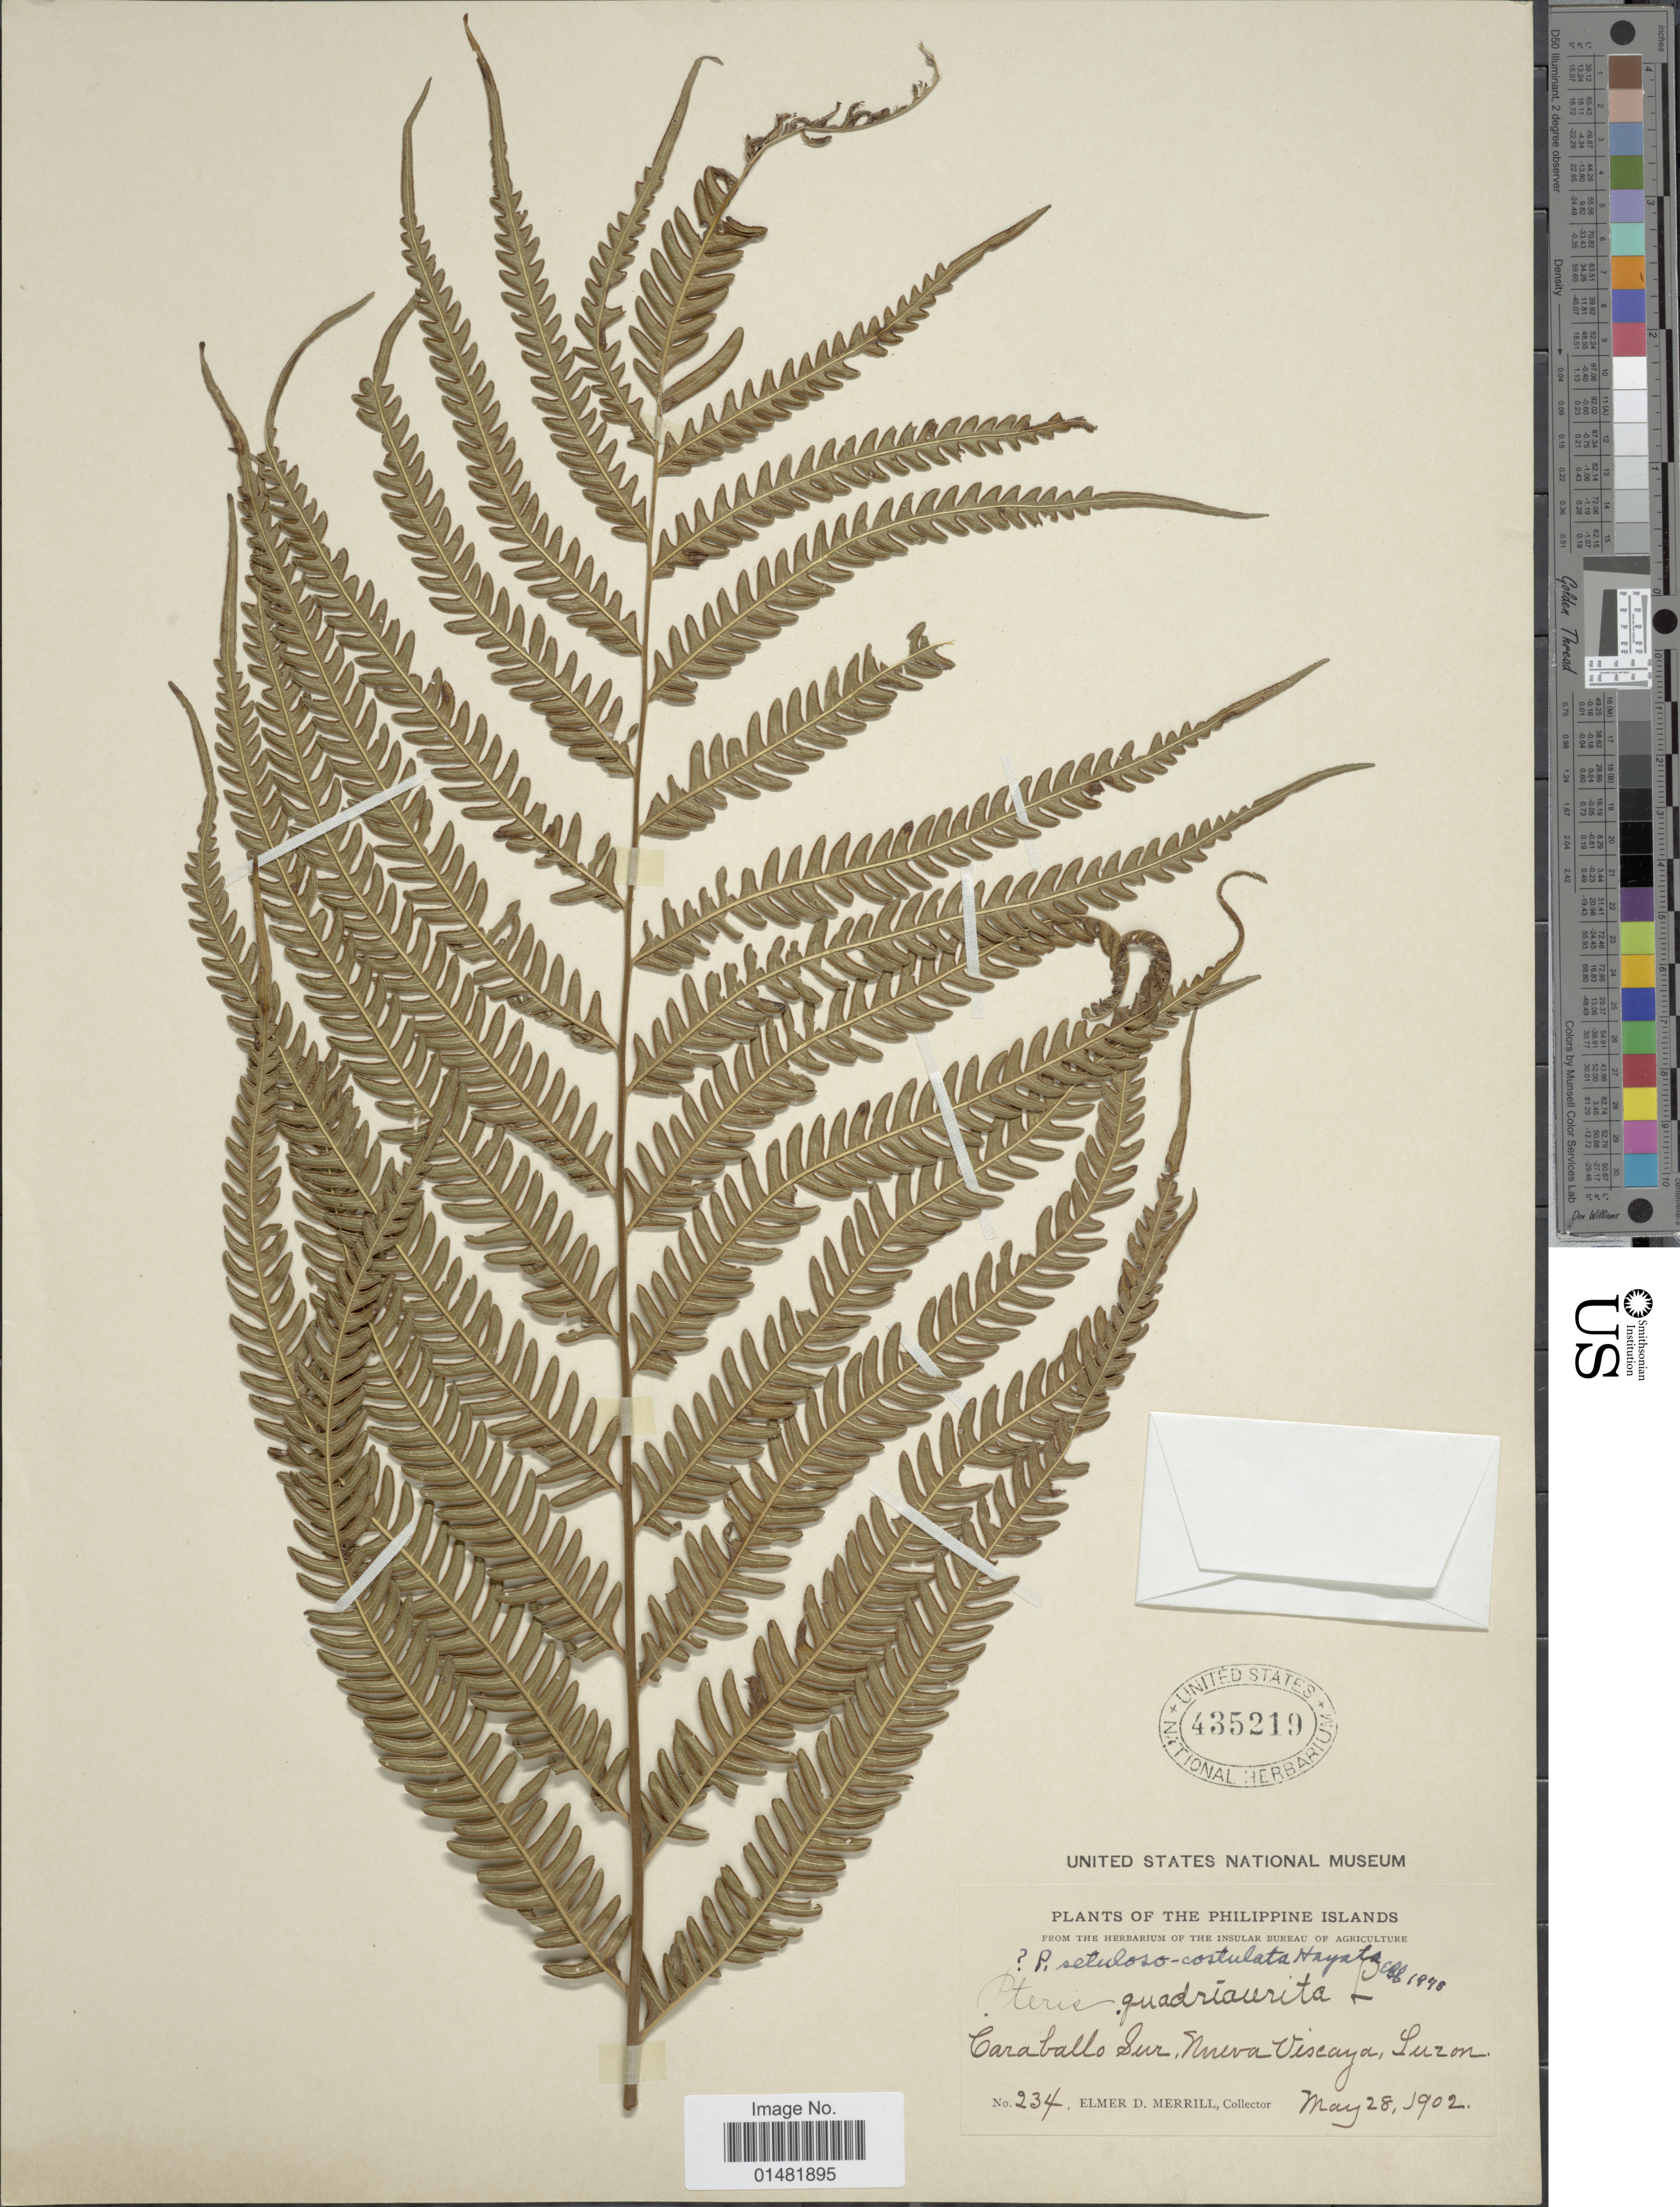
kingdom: Plantae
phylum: Tracheophyta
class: Polypodiopsida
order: Polypodiales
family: Pteridaceae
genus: Pteris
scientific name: Pteris spinescens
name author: C. Presl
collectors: E. D. Merrill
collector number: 234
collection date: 1902-05-28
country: Philippines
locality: Caraballo Sur, Nueva Viscaya, Luzon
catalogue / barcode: US 435219